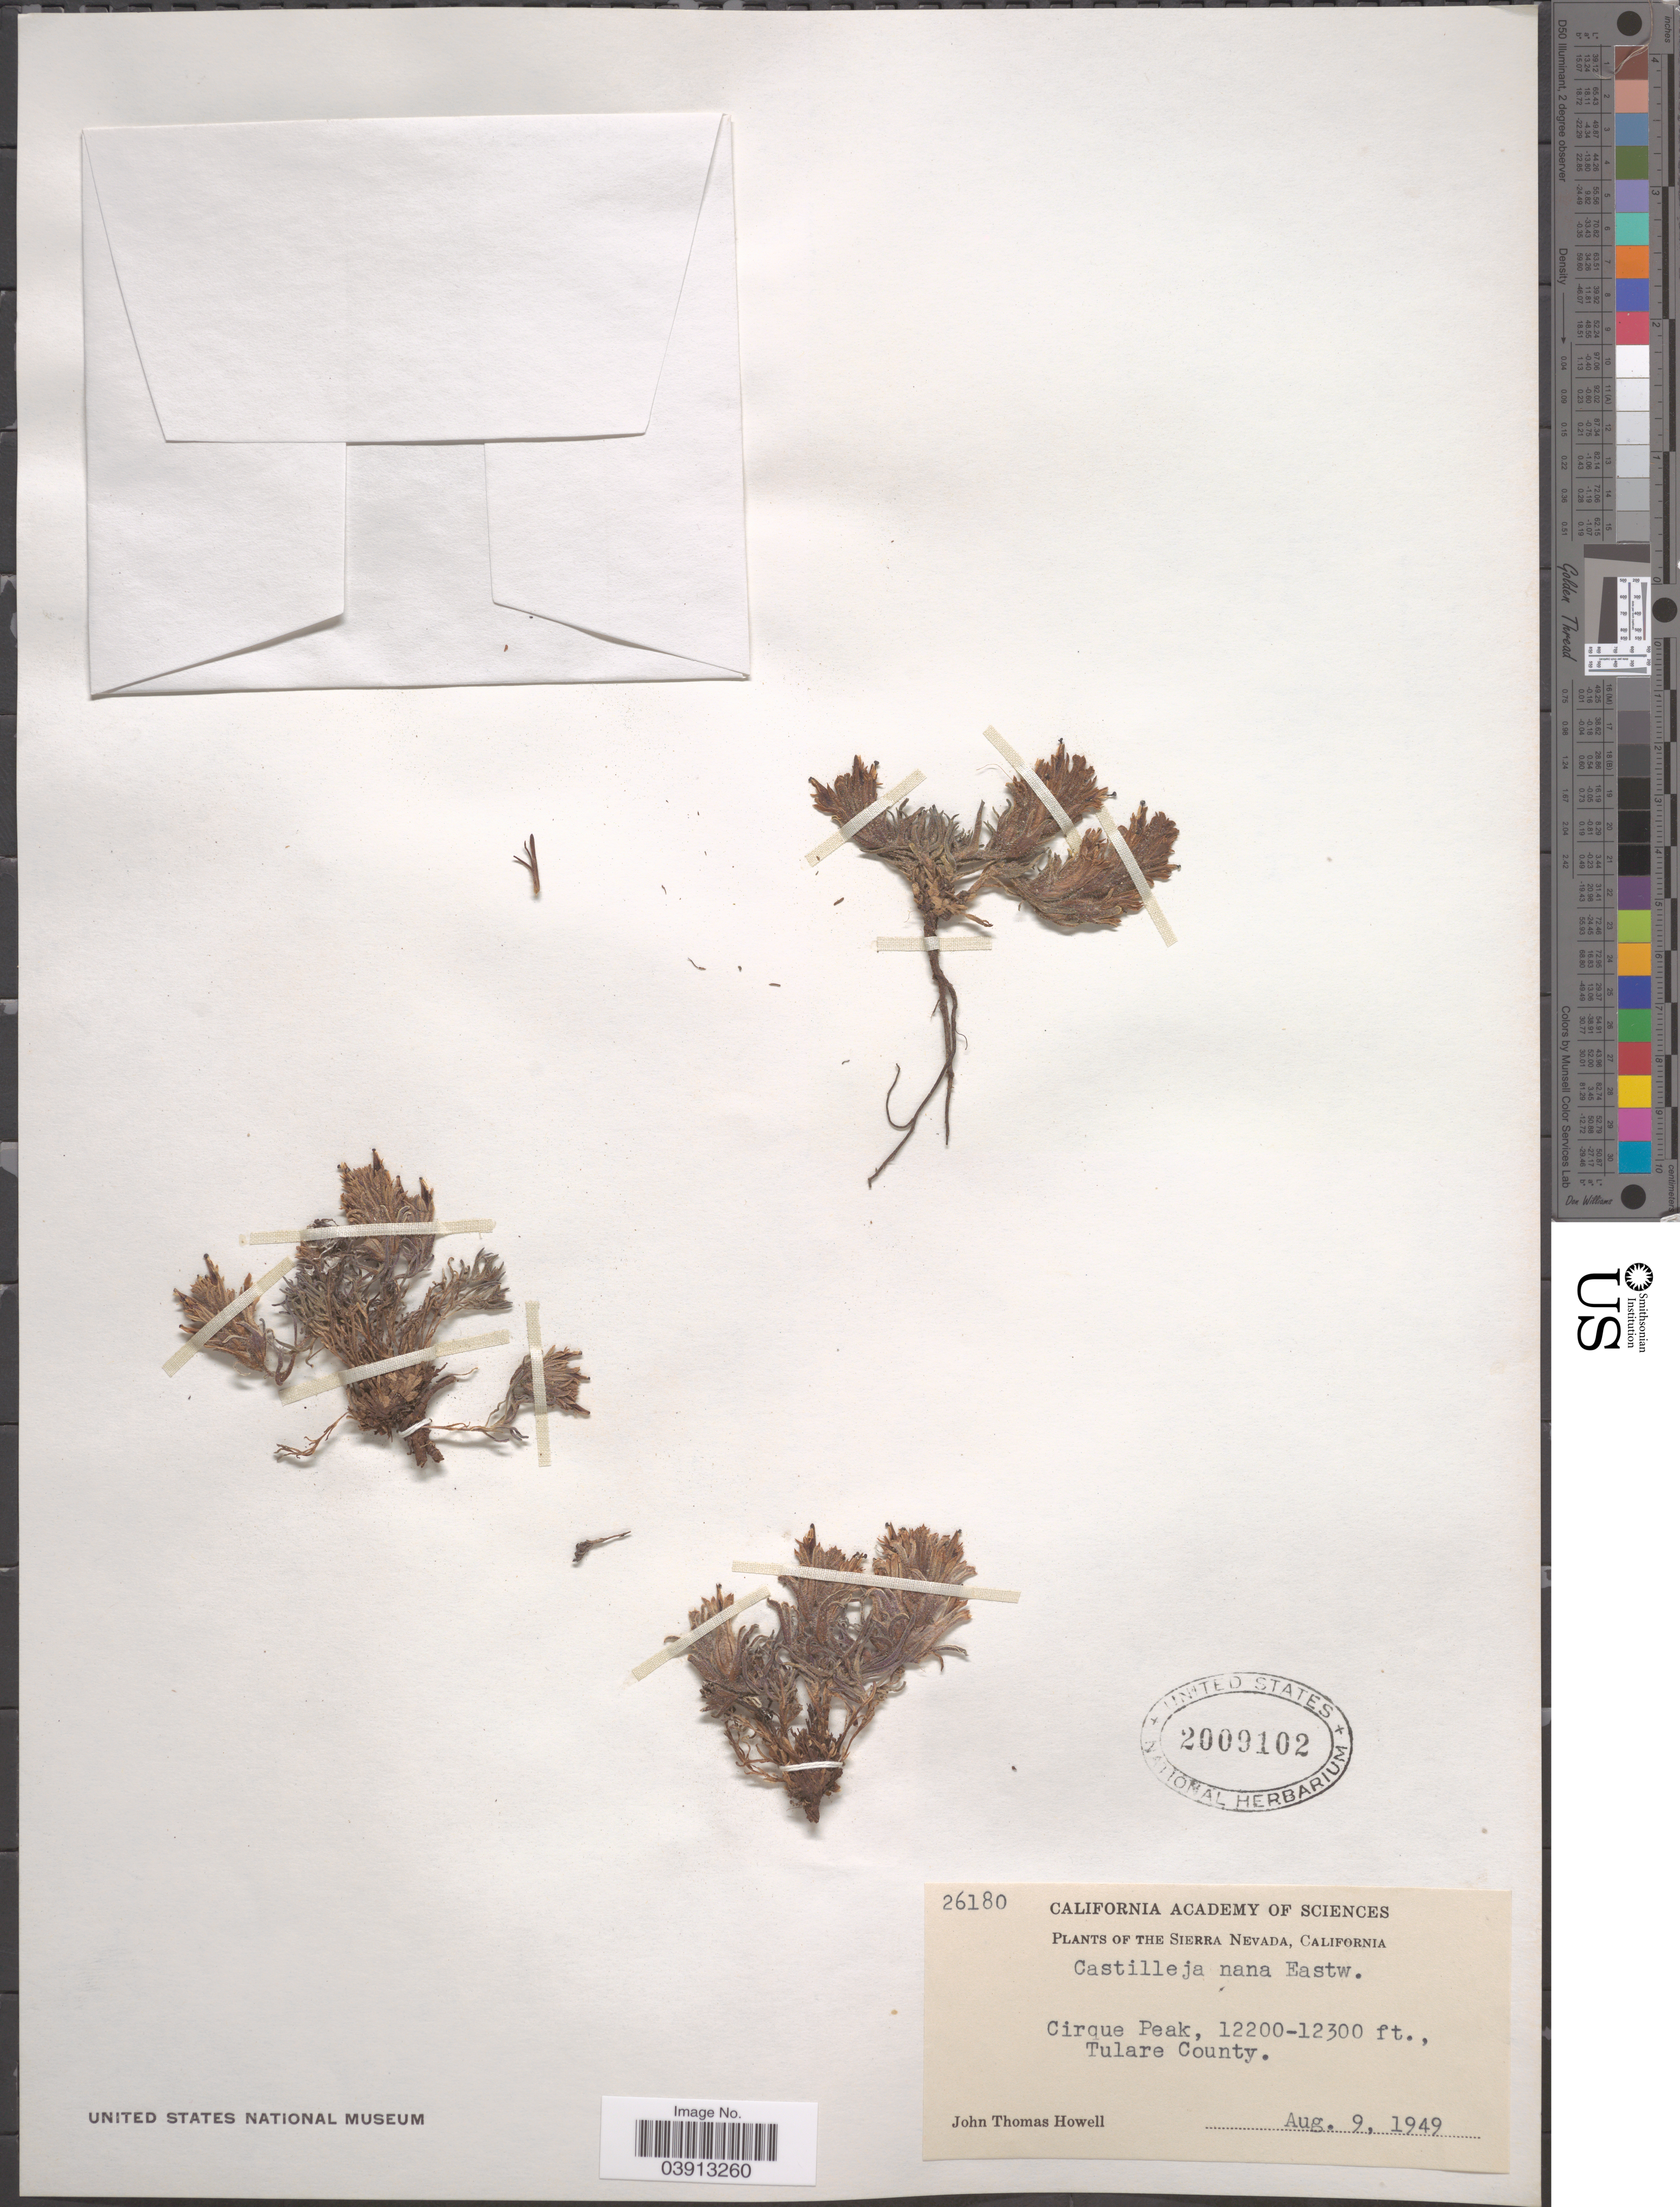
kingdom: Plantae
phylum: Tracheophyta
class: Magnoliopsida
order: Lamiales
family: Orobanchaceae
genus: Castilleja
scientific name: Castilleja nana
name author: Eastw.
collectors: J. T. Howell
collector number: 26180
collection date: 1949-08-09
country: United States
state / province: California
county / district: Tulare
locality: Sierra Nevada. Cirque Peak, Tulare County.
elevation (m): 3719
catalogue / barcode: US 2009102